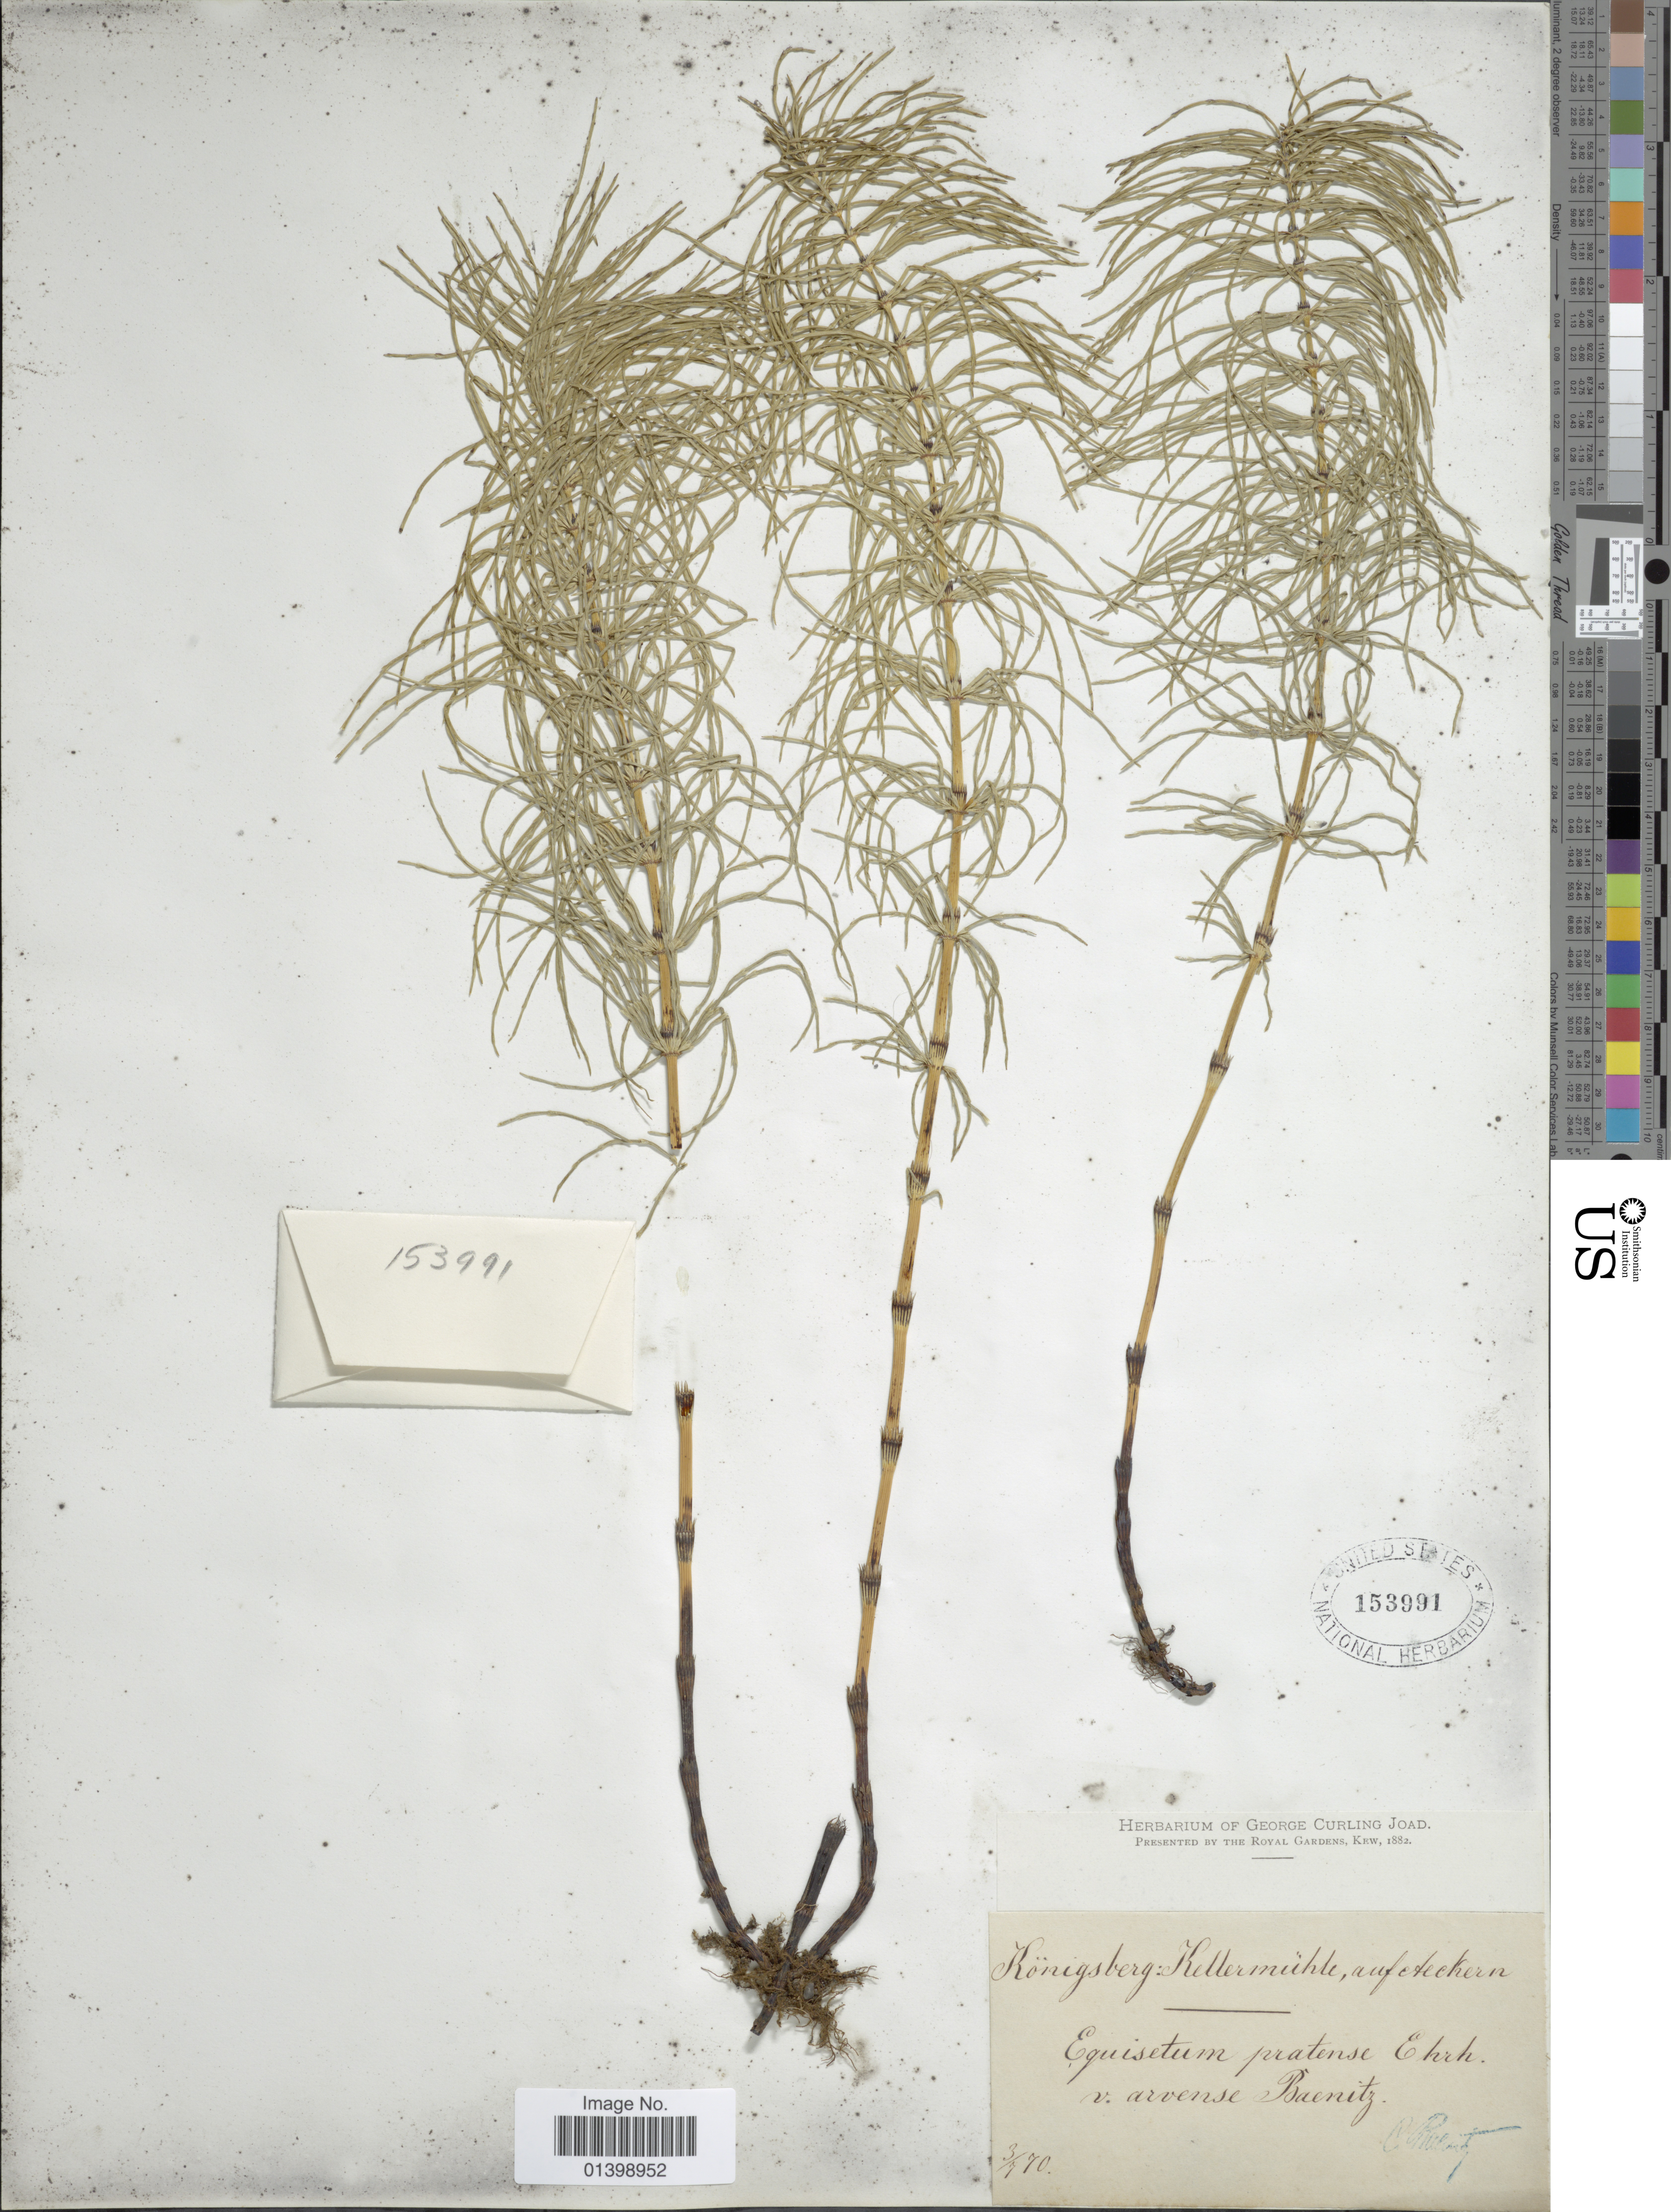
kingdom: Plantae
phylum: Tracheophyta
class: Polypodiopsida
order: Equisetales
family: Equisetaceae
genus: Equisetum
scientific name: Equisetum pratense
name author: Ehrh.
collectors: C. G. Baenitz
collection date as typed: Transcribed d/m/y: 3/7/70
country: Russian Federation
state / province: Kaliningrad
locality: Königsberg: Kellermühle, auf Aeckern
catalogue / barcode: US 153991